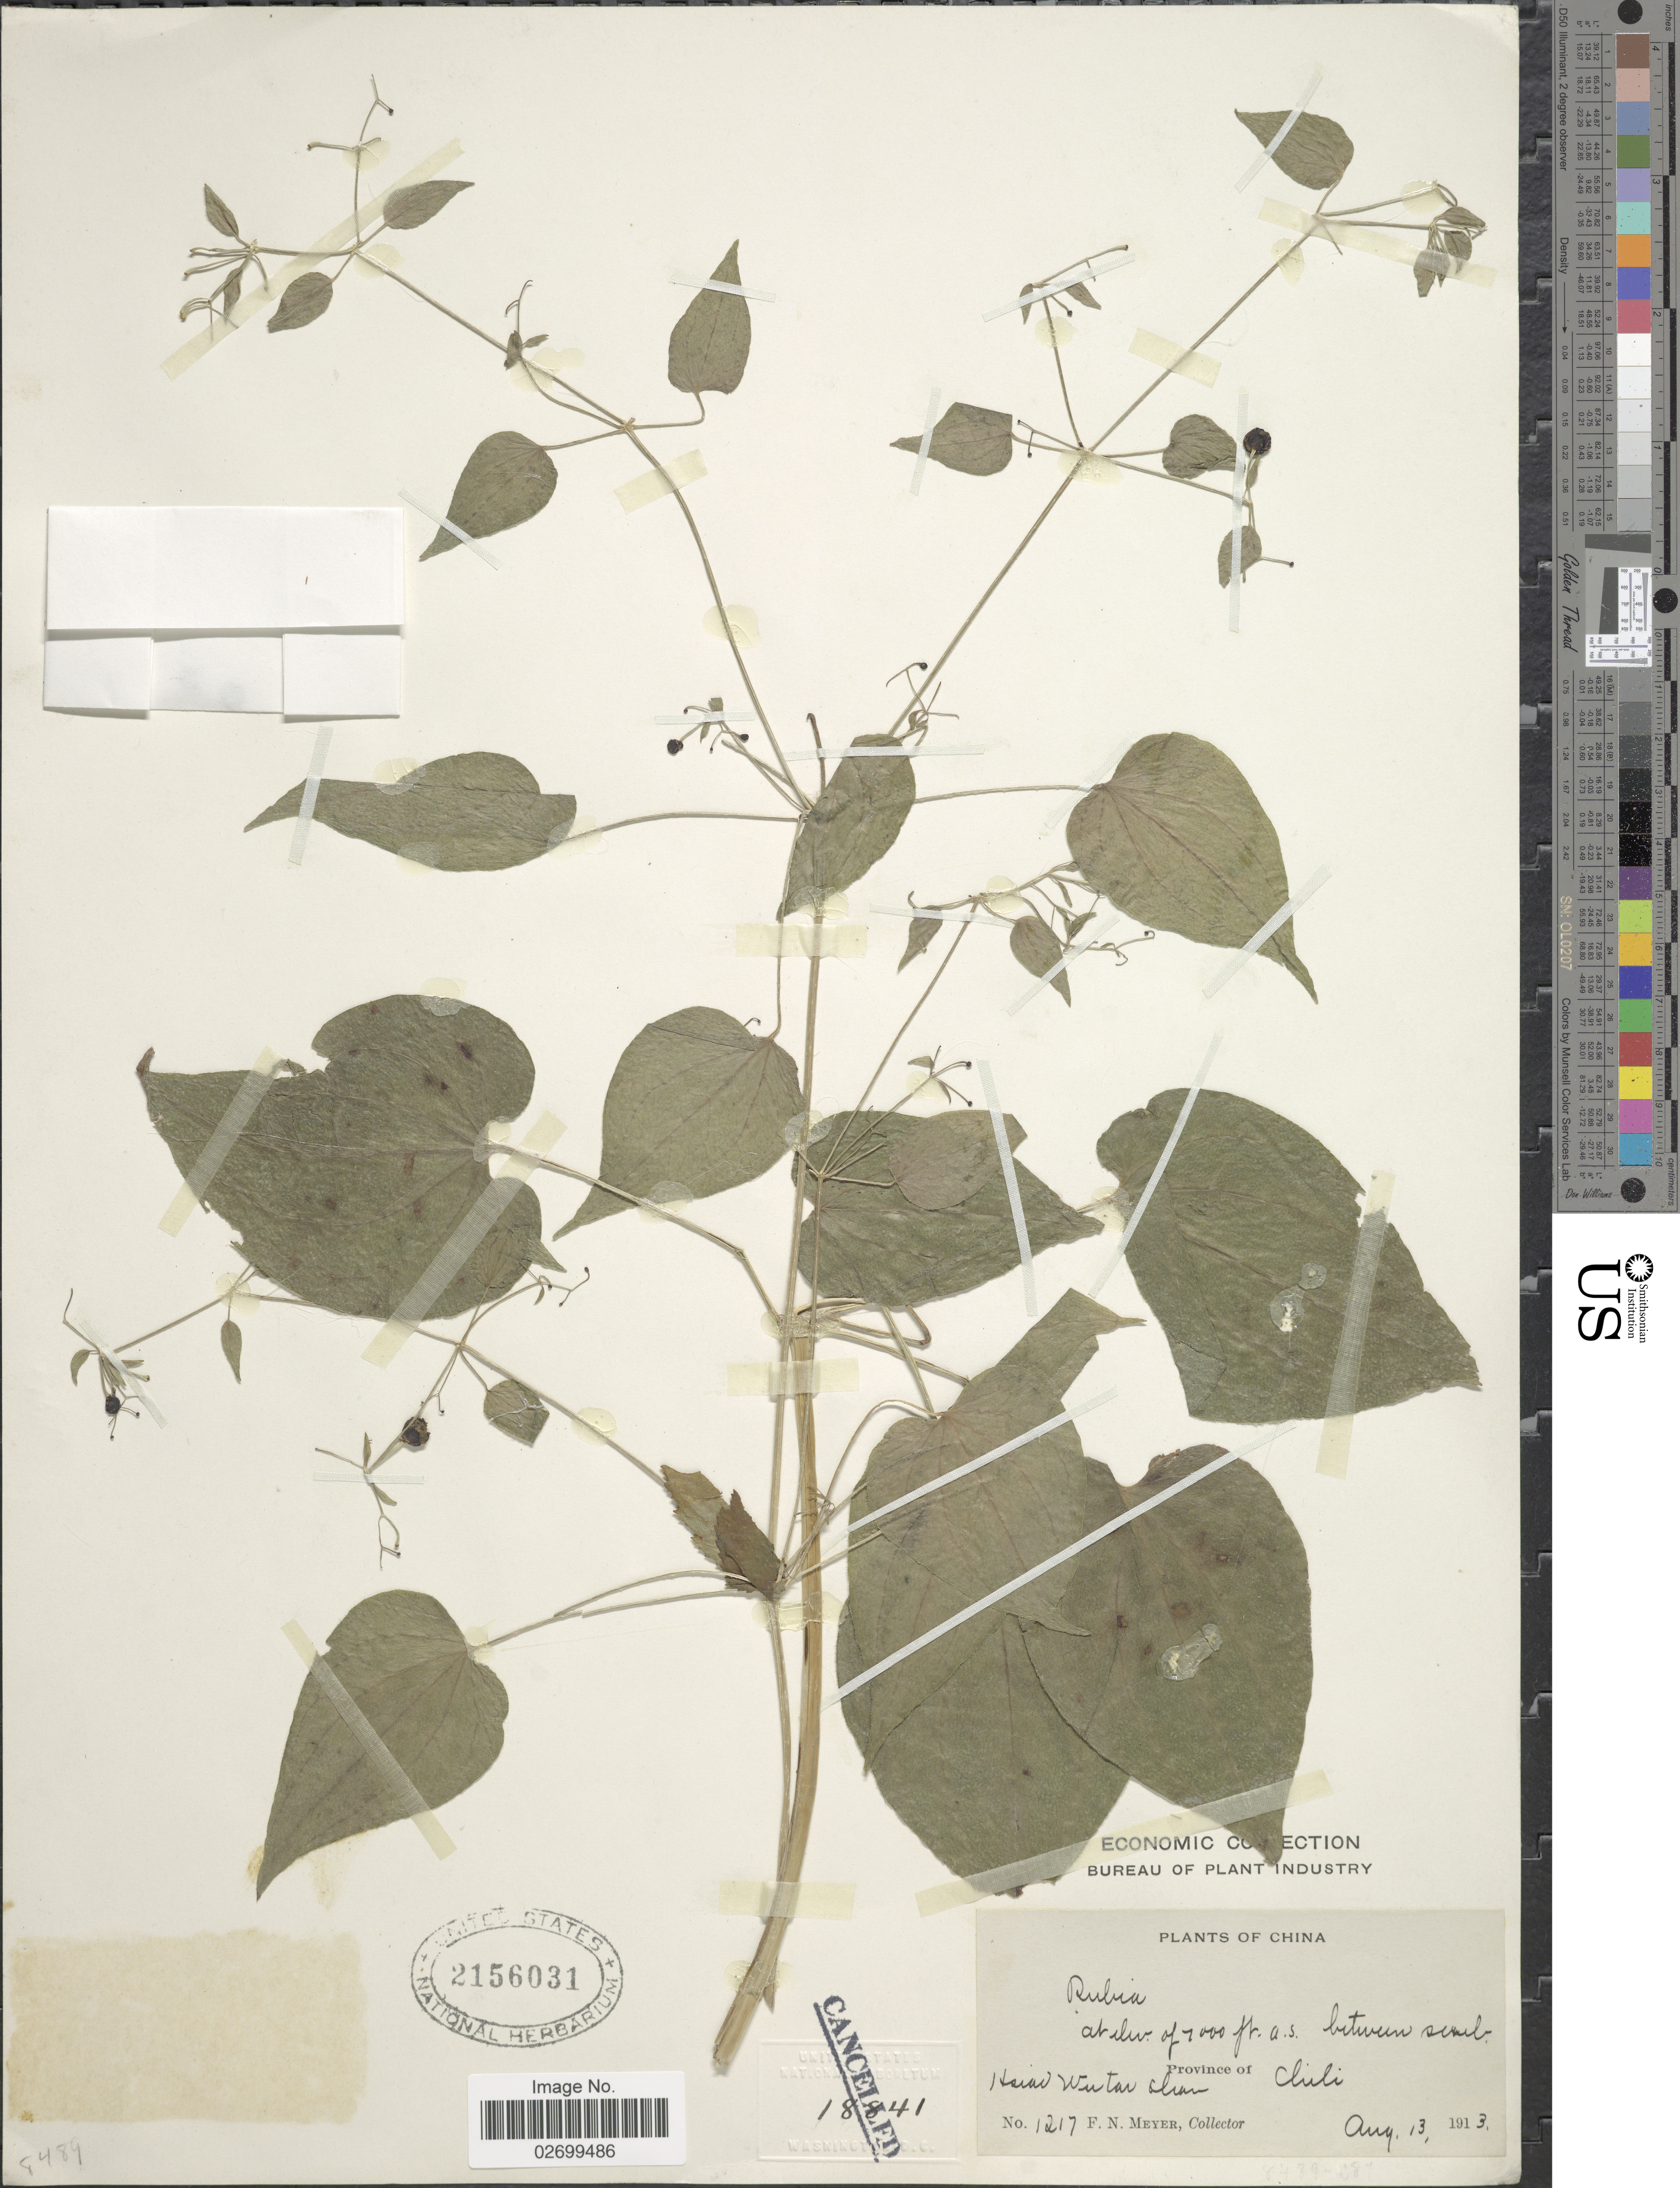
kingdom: Plantae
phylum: Tracheophyta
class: Magnoliopsida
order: Gentianales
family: Rubiaceae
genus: Rubia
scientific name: Rubia cordifolia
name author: L.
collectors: F. N. Meyer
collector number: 1217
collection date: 1913-08-13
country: China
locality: Province of Chili, Hsien Wu tan chan.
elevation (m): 2134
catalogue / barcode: US 2156031